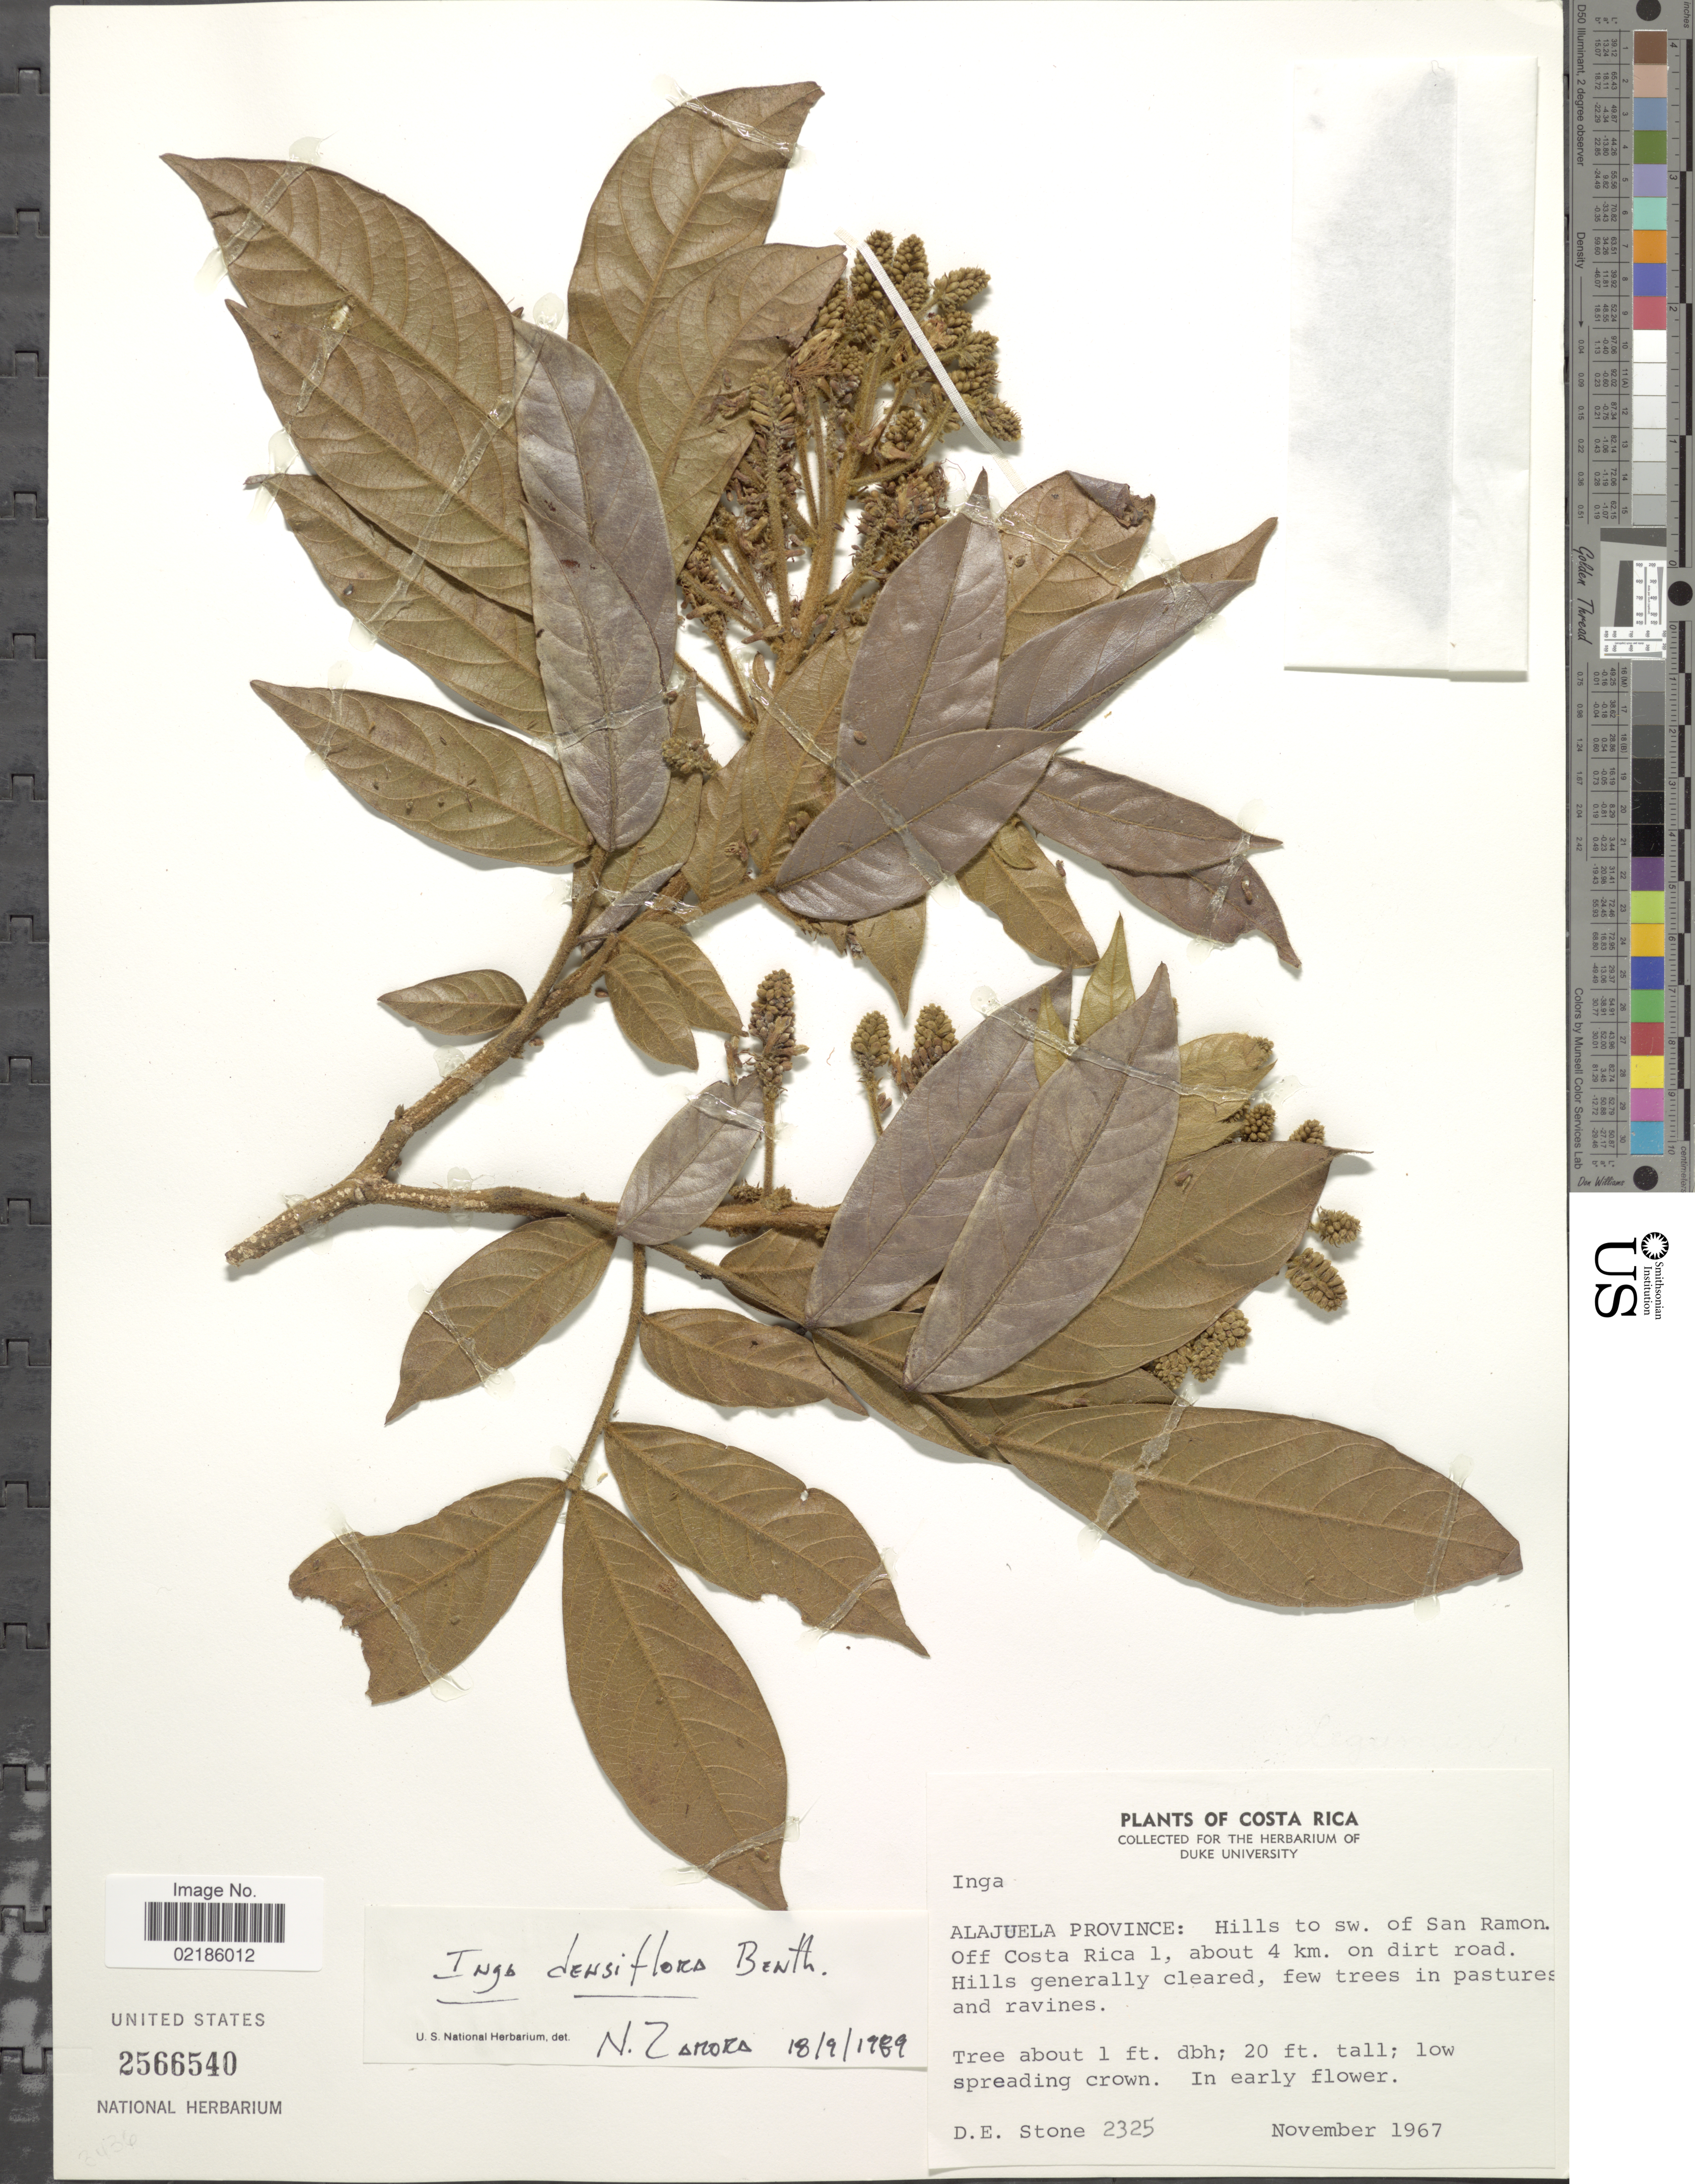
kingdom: Plantae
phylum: Tracheophyta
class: Magnoliopsida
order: Fabales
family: Fabaceae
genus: Inga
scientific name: Inga densiflora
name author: Benth.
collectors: D. E. Stone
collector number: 2325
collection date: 1967-11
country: Costa Rica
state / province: Alajuela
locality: Hills to sw. of San Ramon. Off Costa Rica 1, about 4 klm. on dirt road.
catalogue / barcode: US 2566540